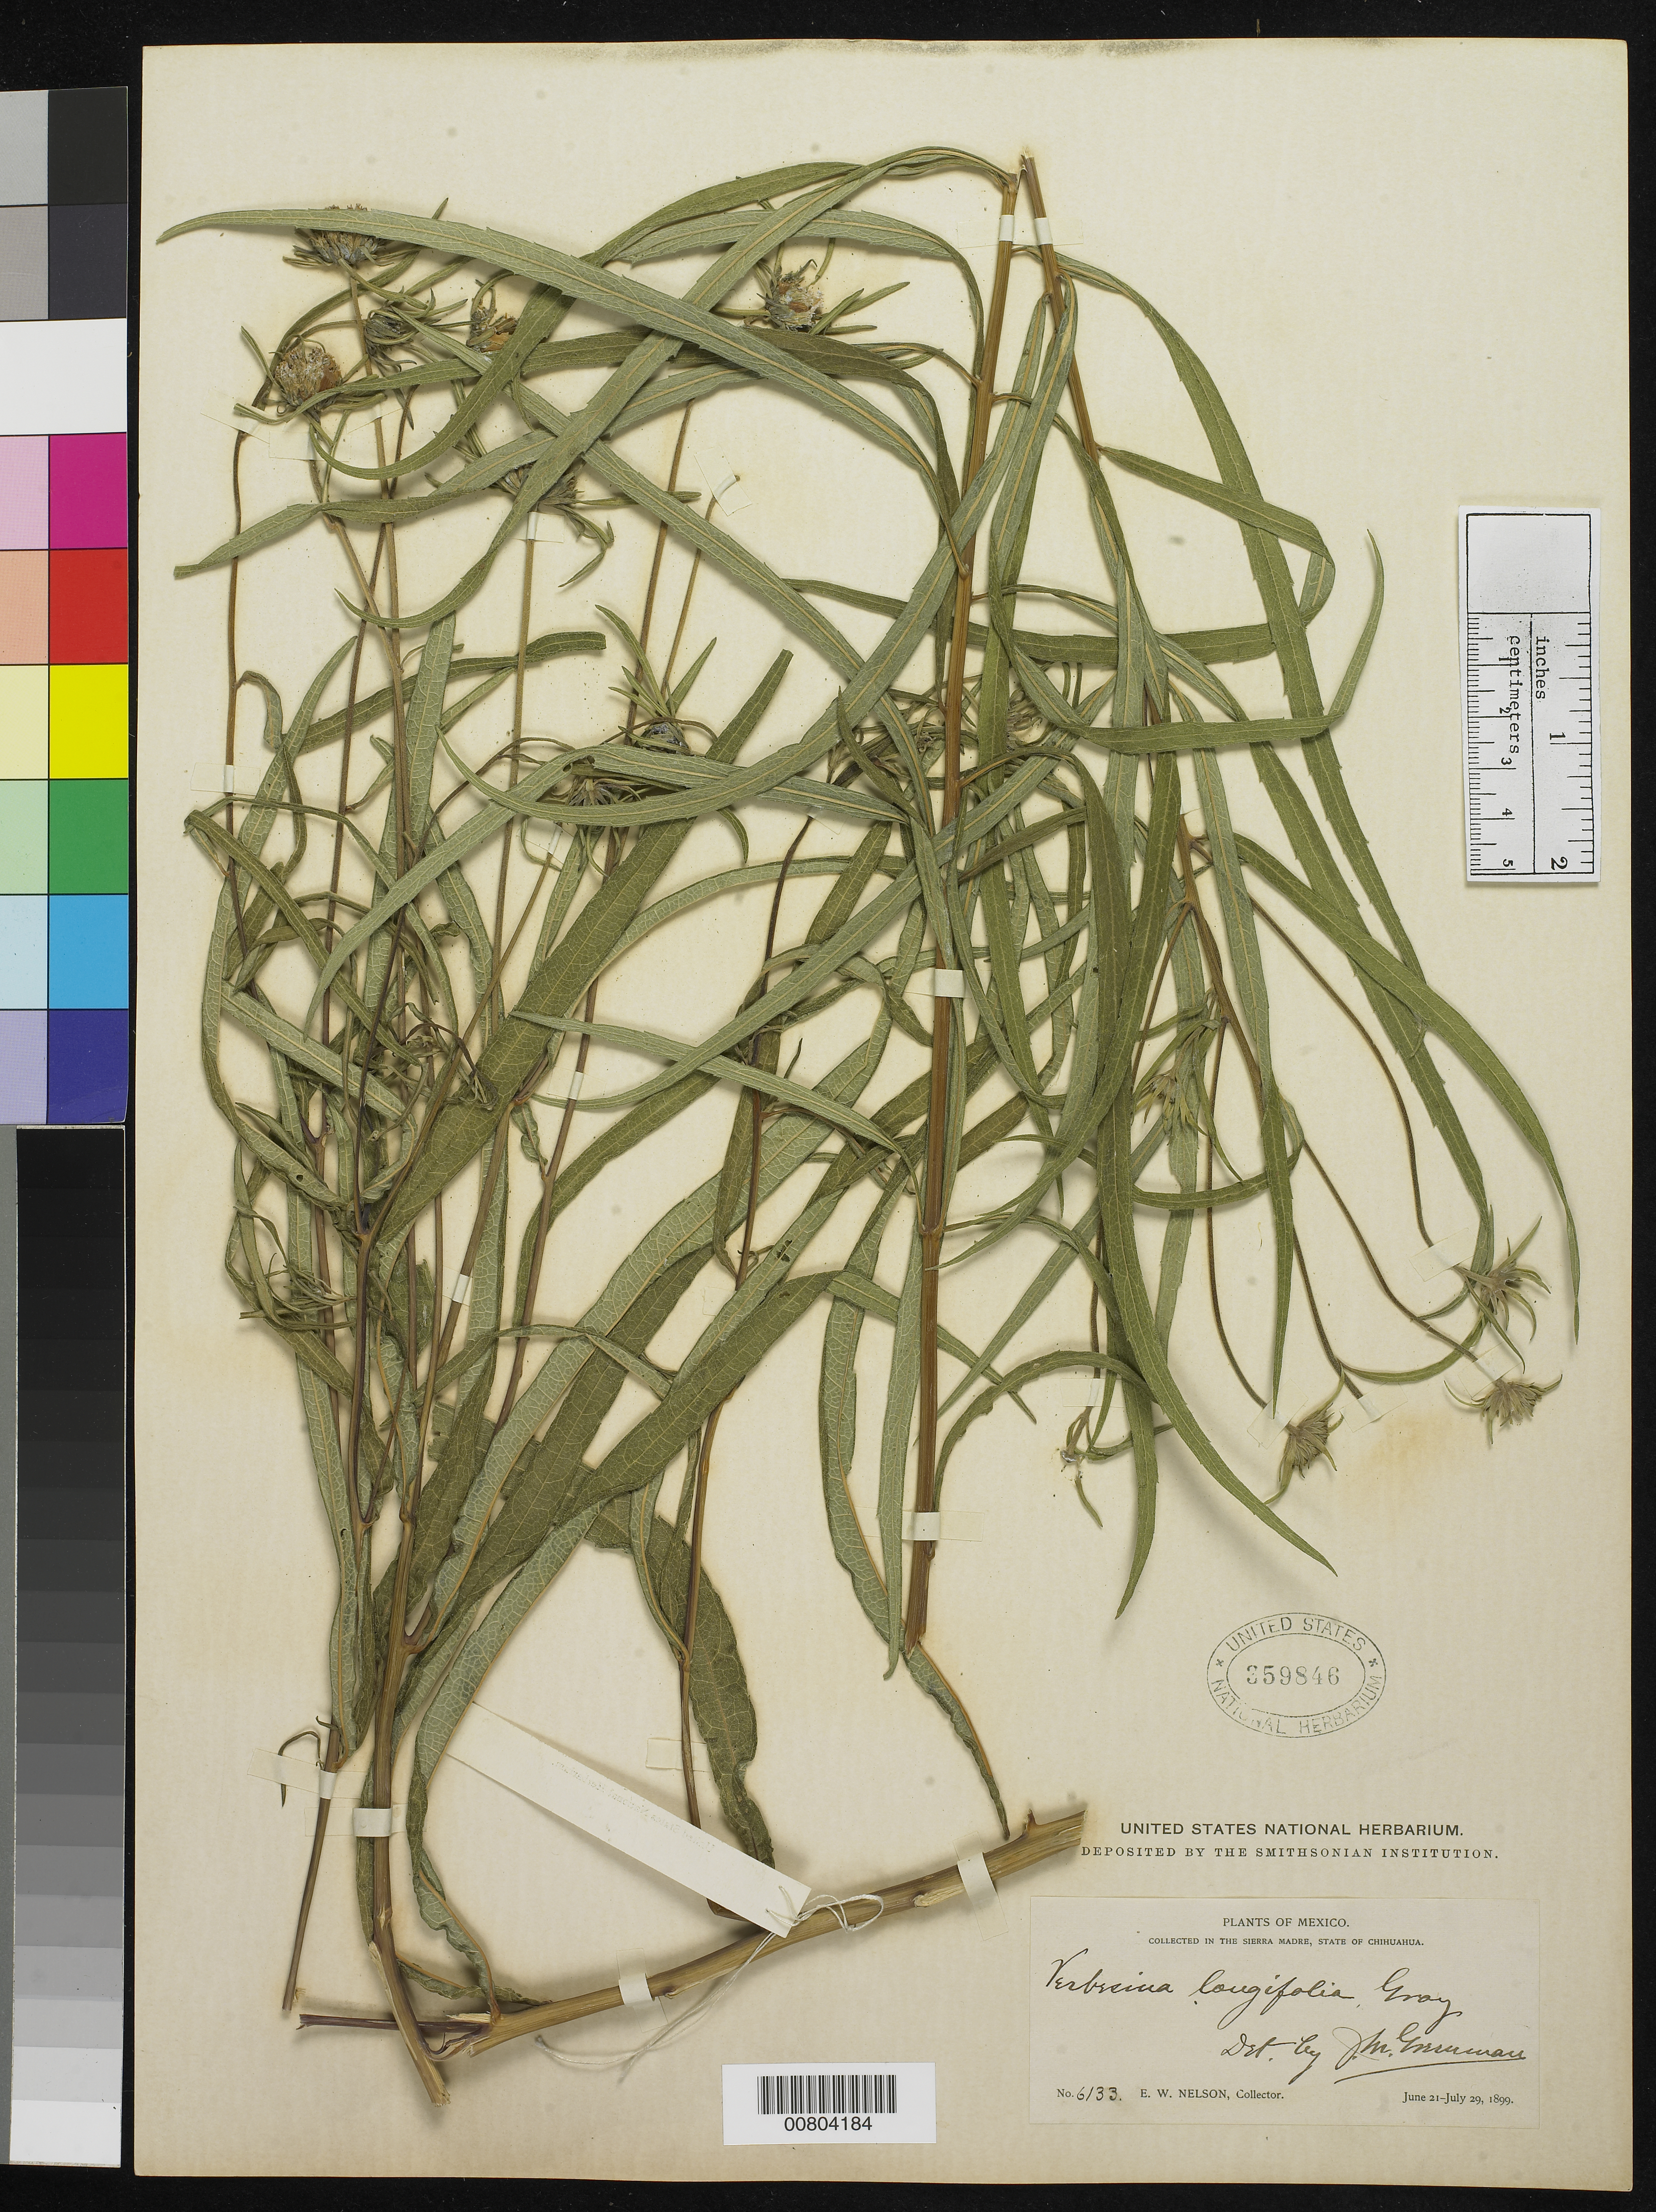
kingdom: Plantae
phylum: Tracheophyta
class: Magnoliopsida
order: Asterales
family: Asteraceae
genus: Verbesina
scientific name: Verbesina longifolia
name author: A. Gray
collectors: E. W. Nelson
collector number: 6133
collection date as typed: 21 Jun 1899 to 29 Jul 1899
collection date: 1899-06-21/1899-07-29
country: Mexico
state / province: Chihuahua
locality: Sierra Madre, State of Chihuahua.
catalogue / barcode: US 359846